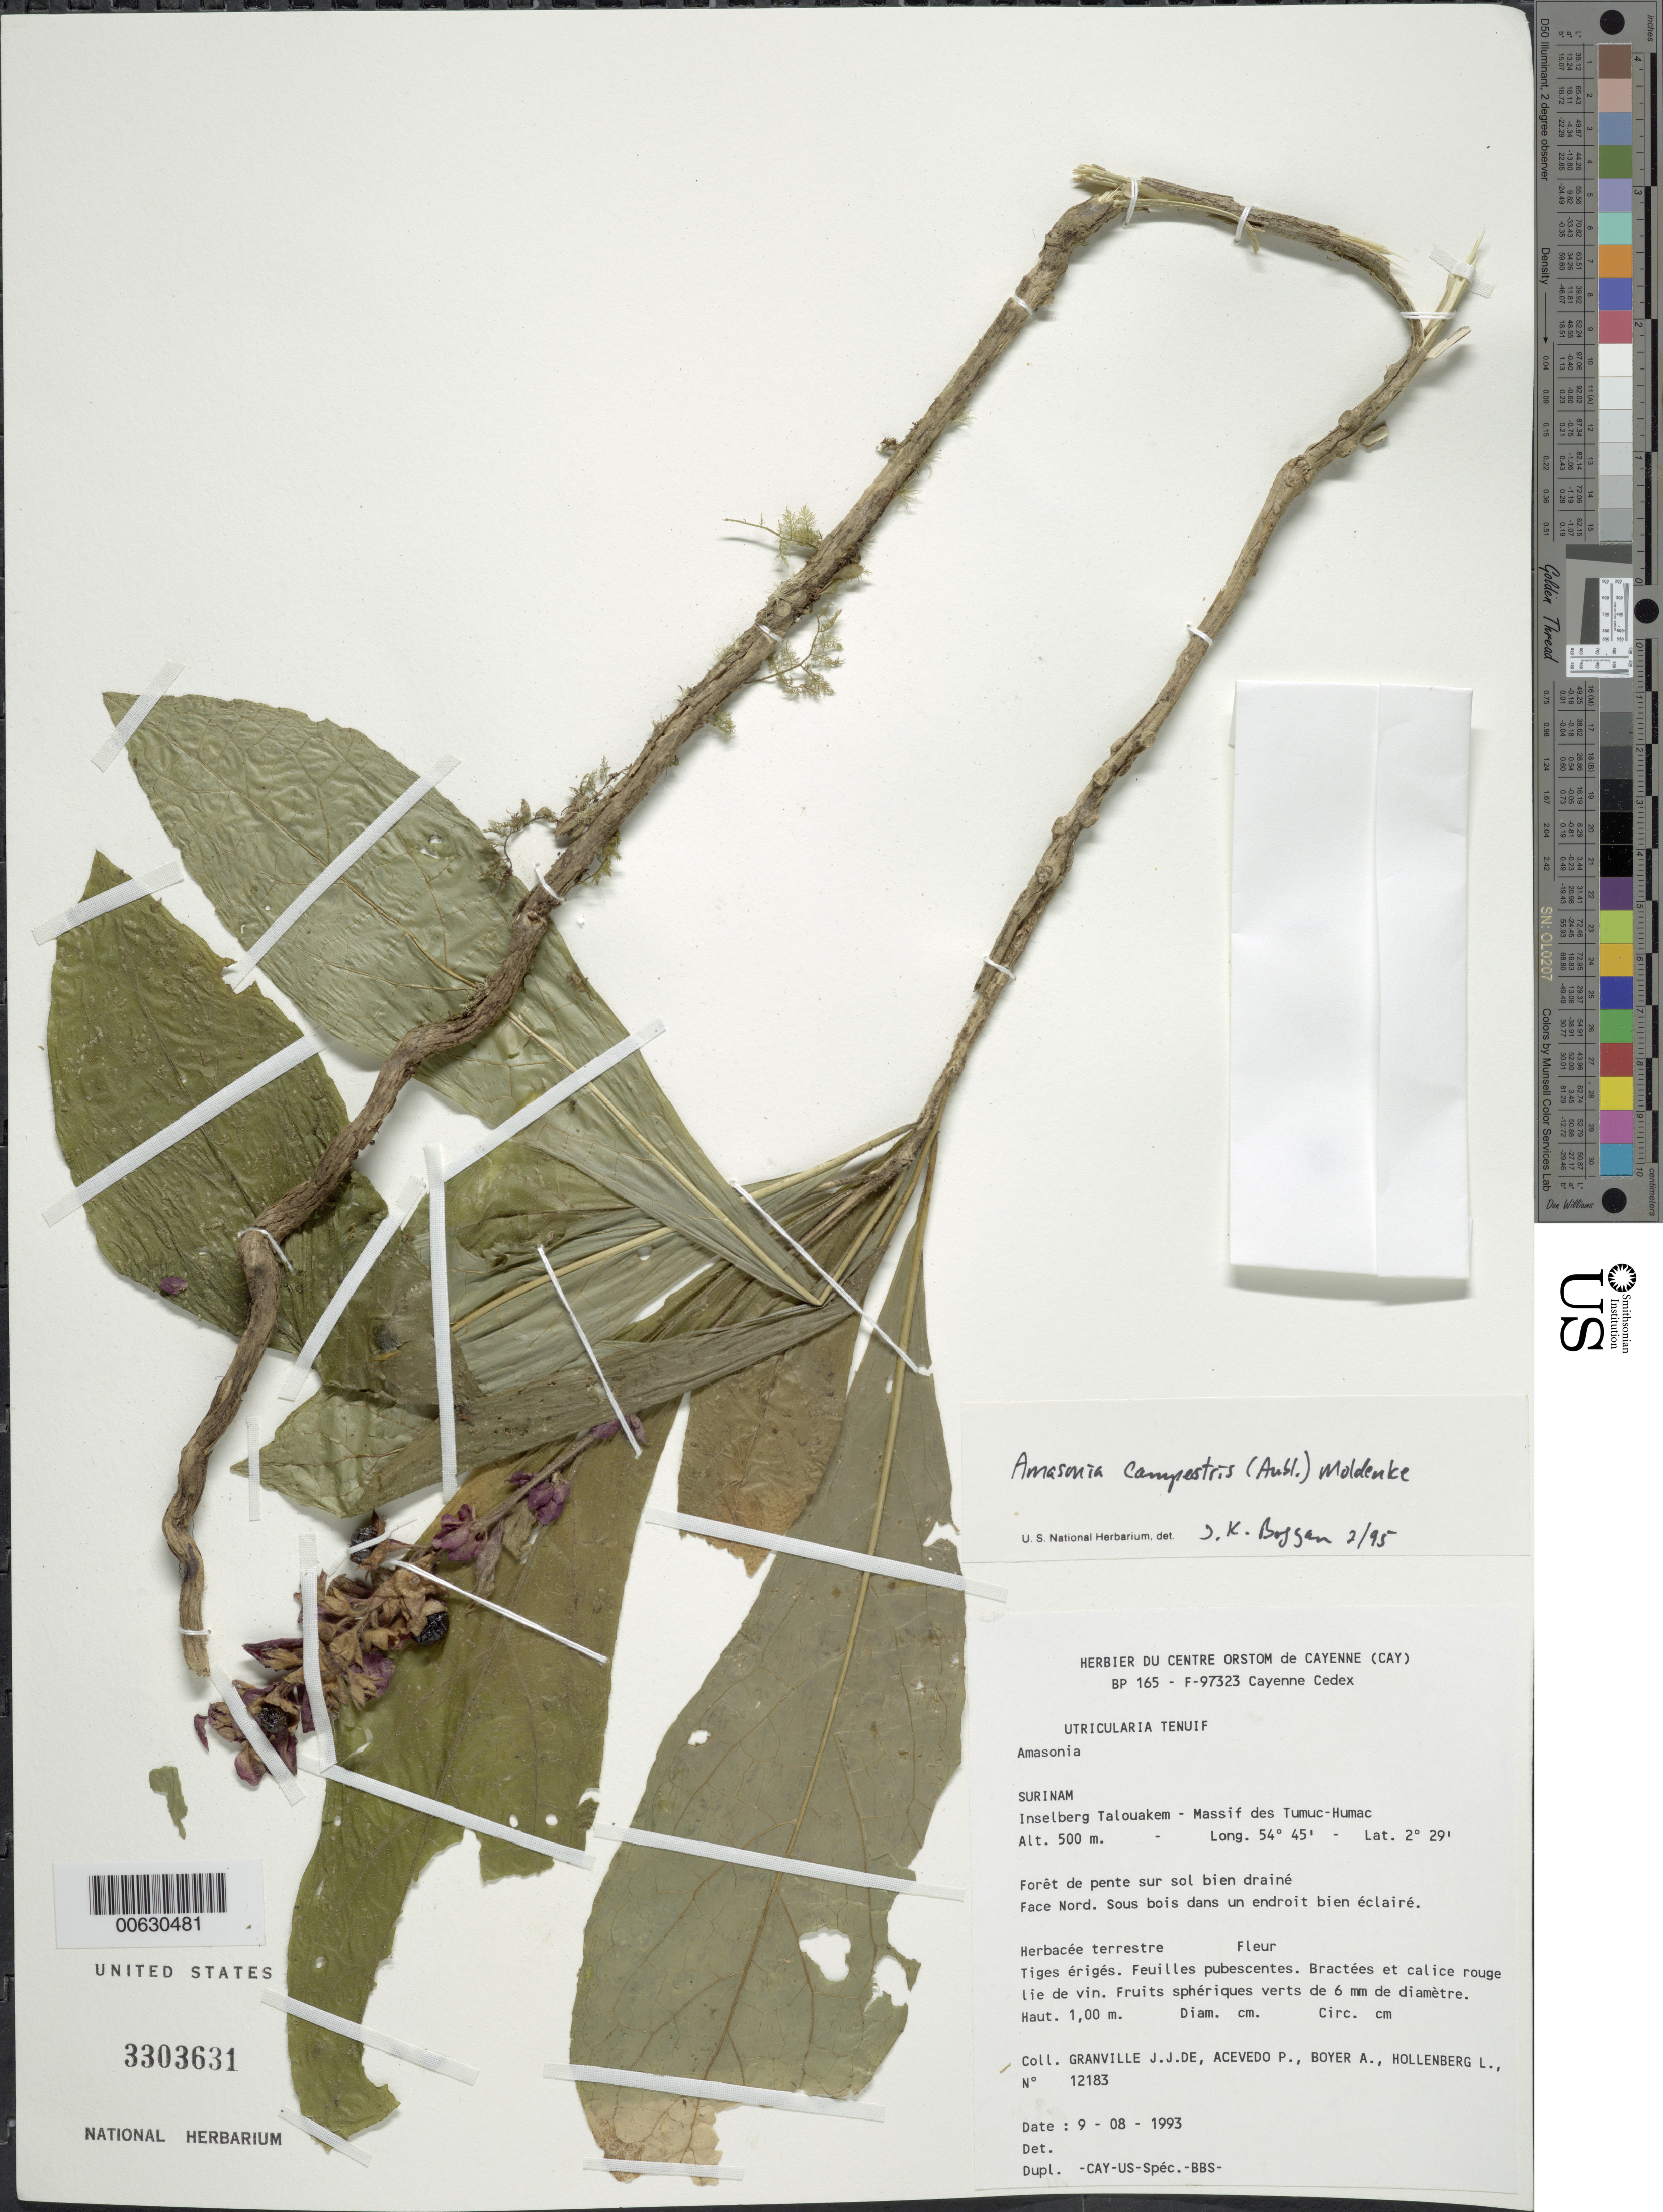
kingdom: Plantae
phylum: Tracheophyta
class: Magnoliopsida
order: Lamiales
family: Lamiaceae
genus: Amasonia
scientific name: Amasonia campestris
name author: (Aubl.) Moldenke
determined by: Boggan, J. K., (US), NMNH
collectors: J.-J. de Granville, P. Acevedo-Rodr., A. Boyer & L. Hollenberg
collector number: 12183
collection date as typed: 9-Aug-93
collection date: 1993-08-09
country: Suriname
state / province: Sipaliwini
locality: Inselberg Talouakem, Massif des Tumuc-Humac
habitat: Foret de pente sur sol bien draine. Face Nord. Sous bois dans un endroit bien eclaire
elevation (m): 500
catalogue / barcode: US 3303631